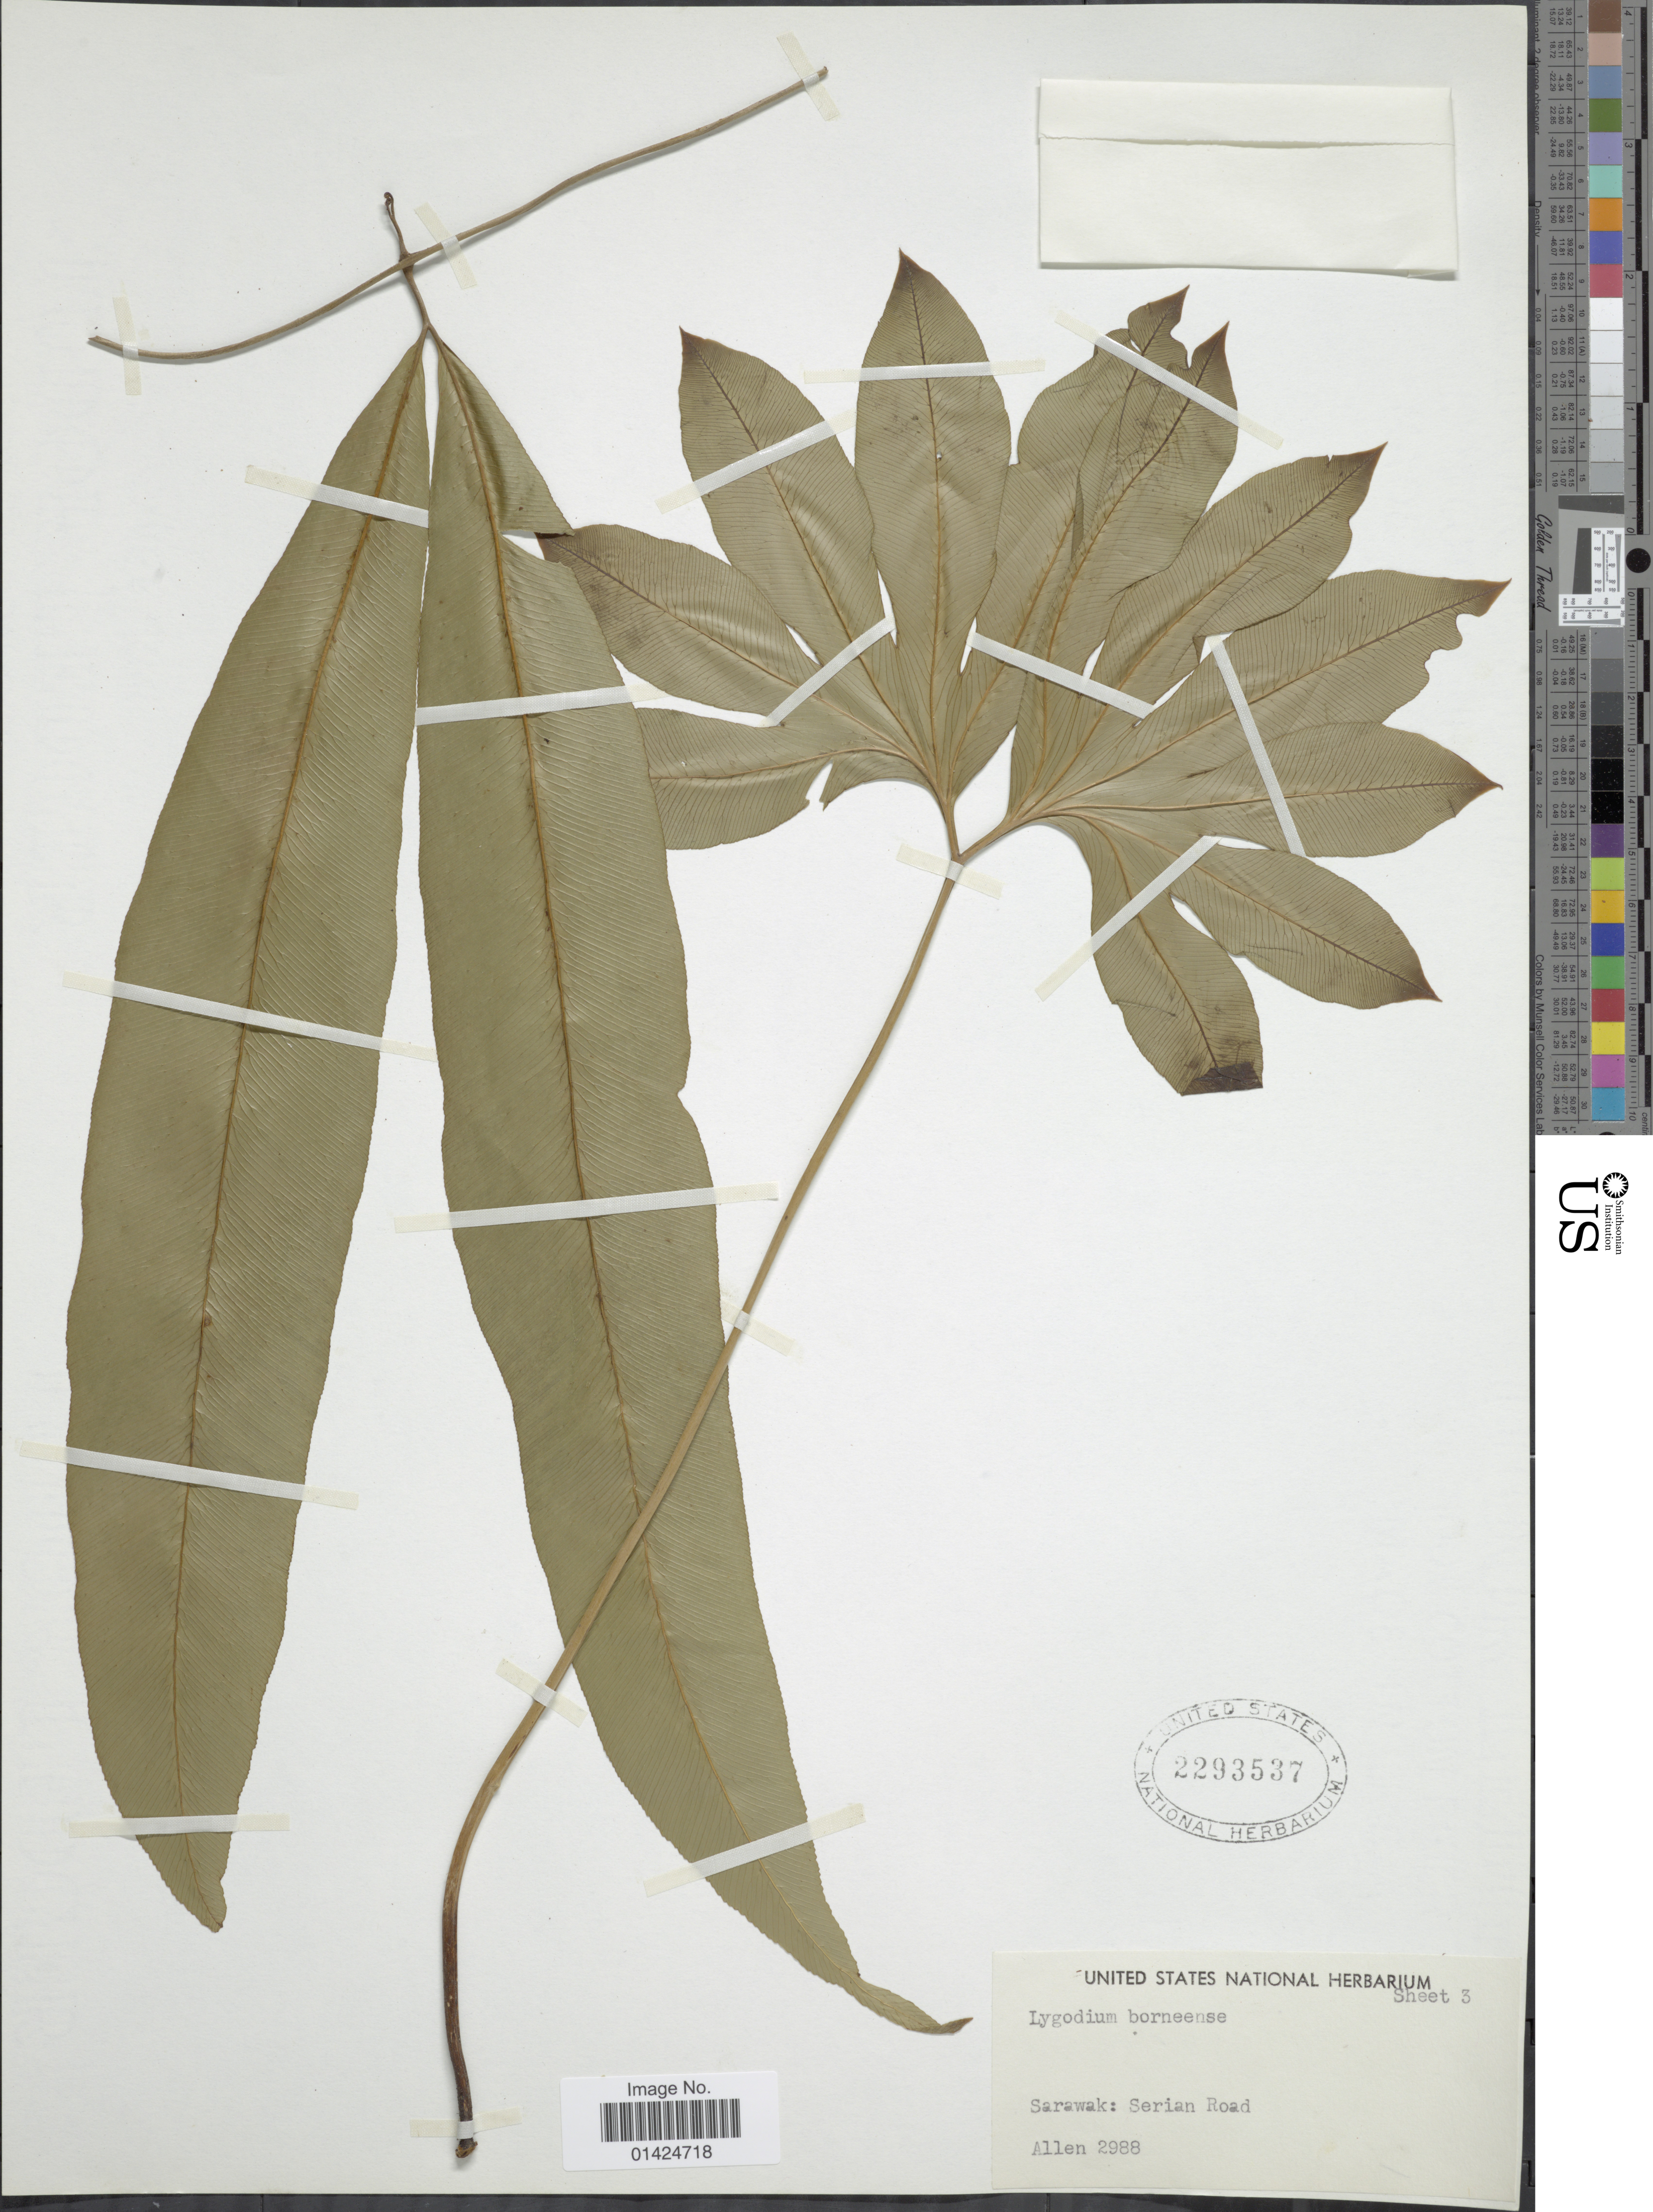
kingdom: Plantae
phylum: Tracheophyta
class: Polypodiopsida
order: Schizaeales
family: Lygodiaceae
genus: Lygodium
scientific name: Lygodium borneense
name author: Alderw.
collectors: -- Allen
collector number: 2988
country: Malaysia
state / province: Sarawak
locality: Serian Road.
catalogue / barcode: US 2293537